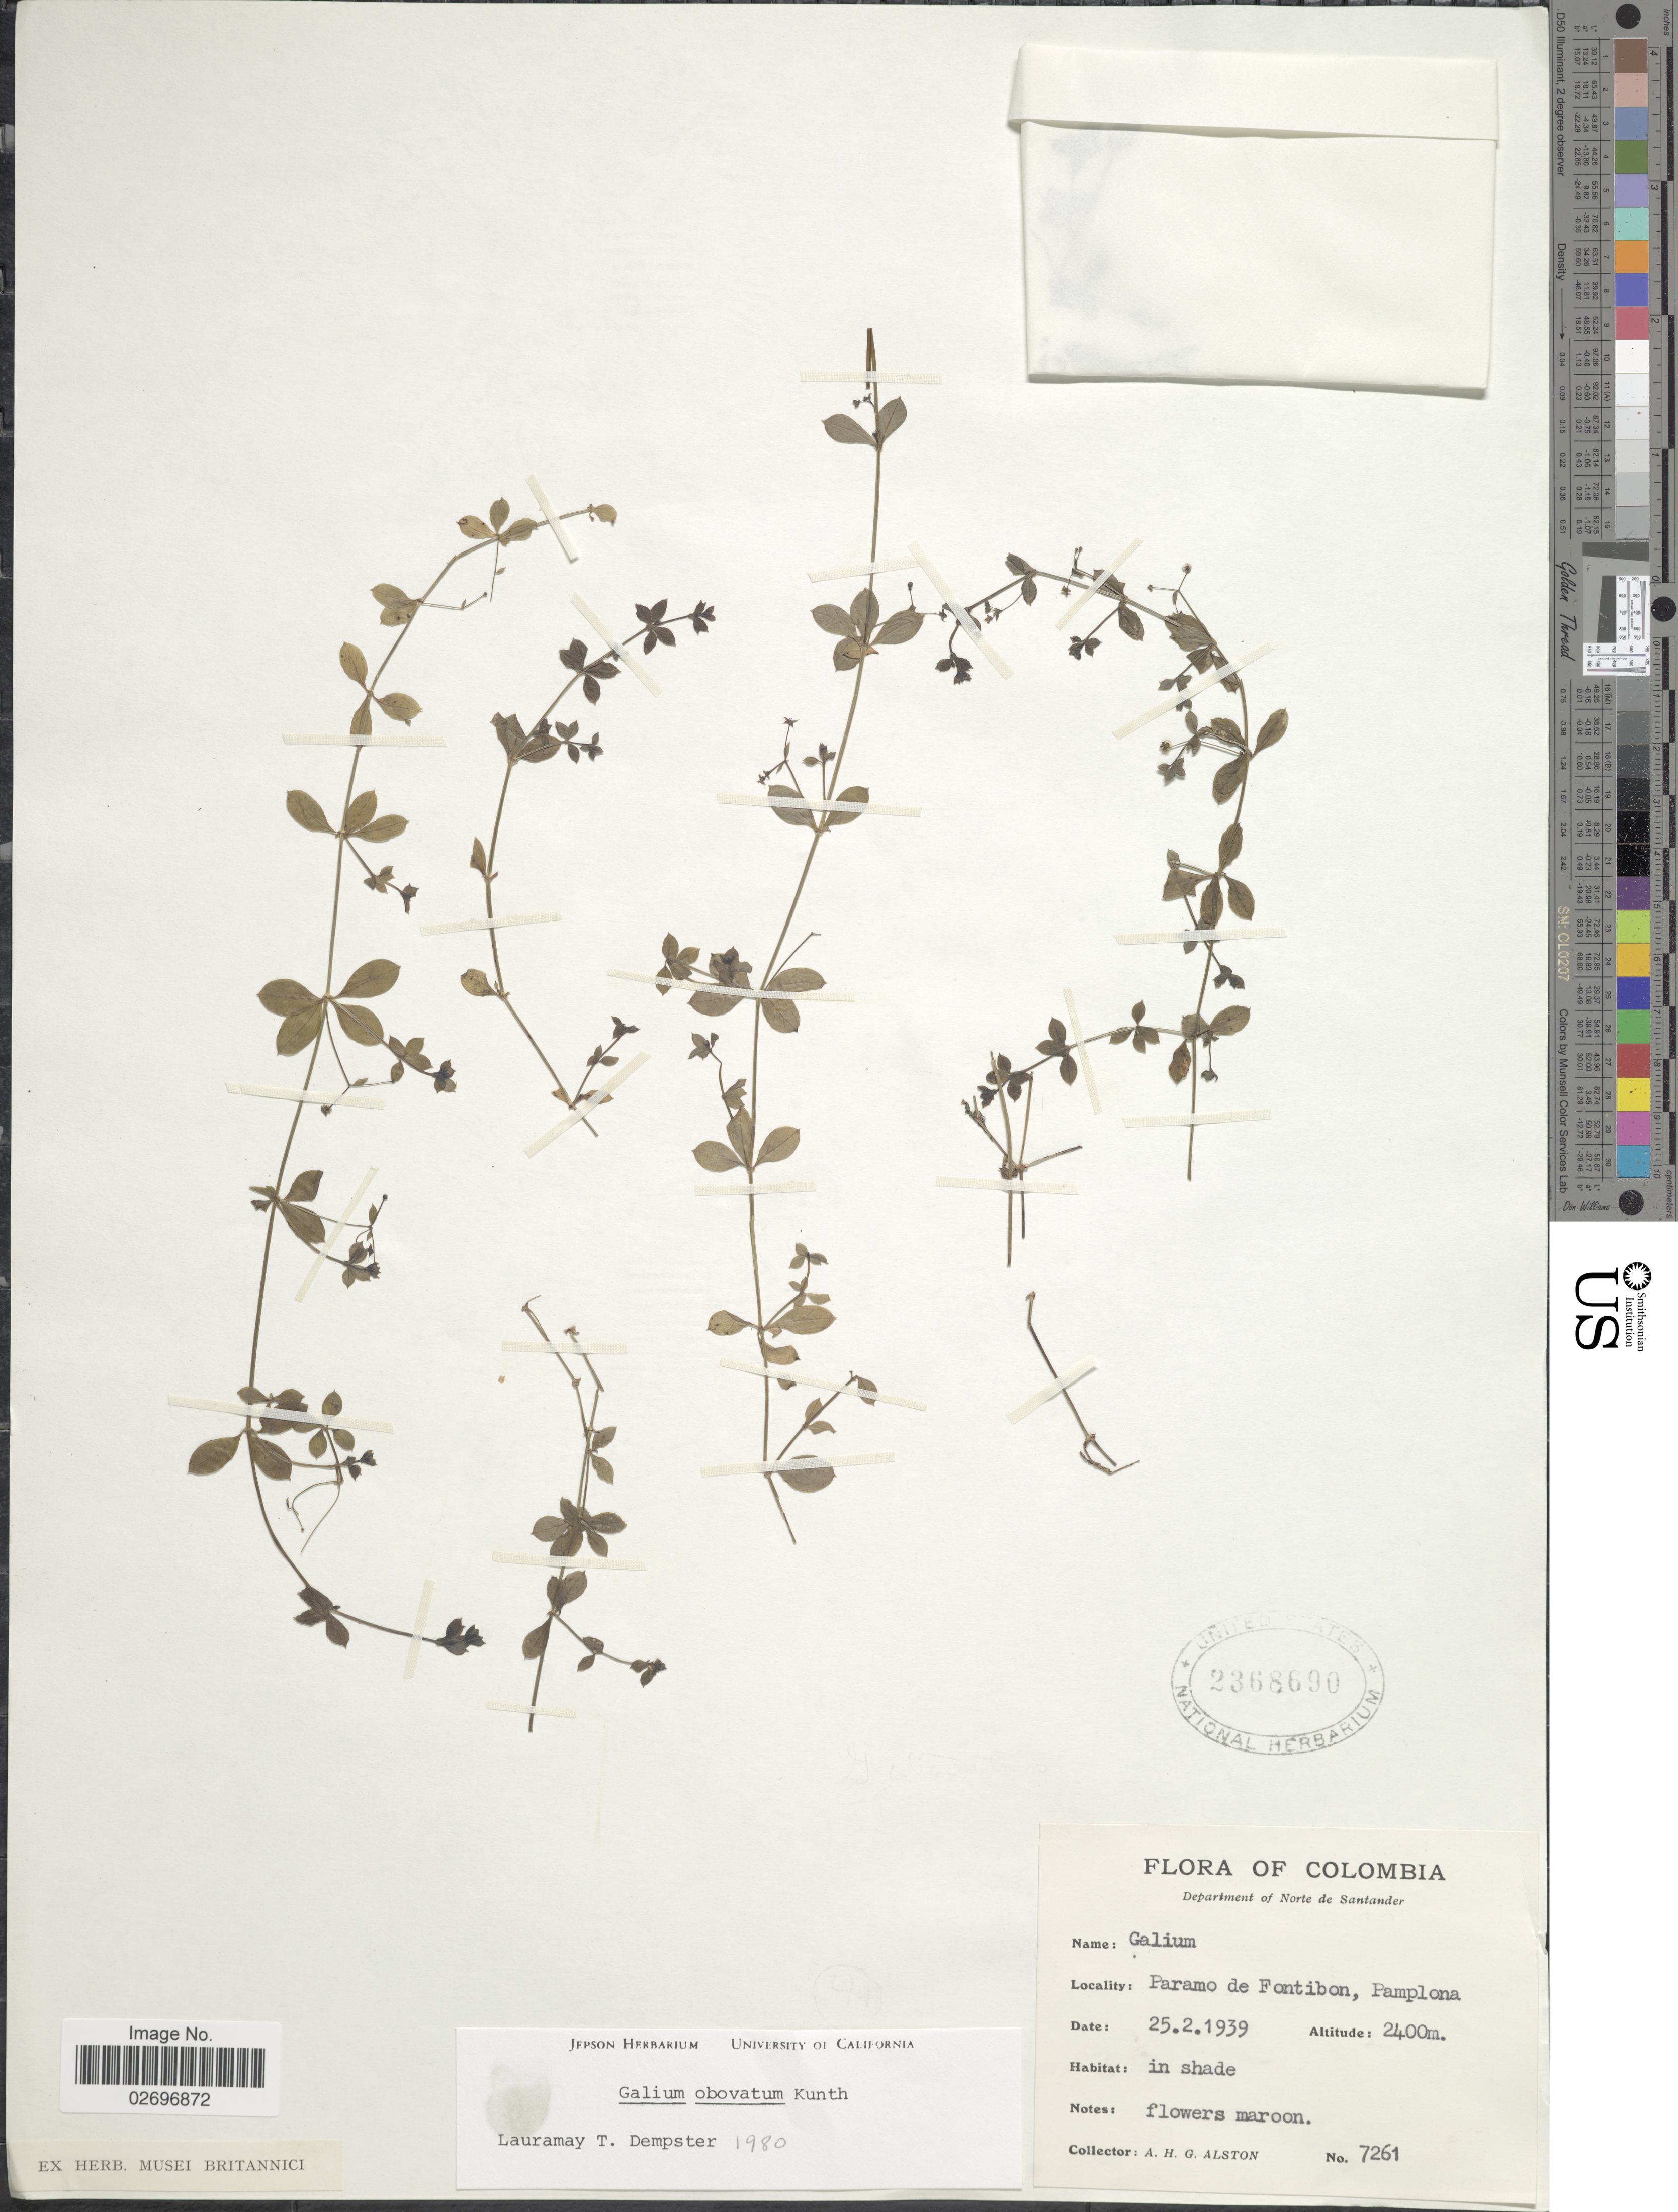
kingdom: Plantae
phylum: Tracheophyta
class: Magnoliopsida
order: Gentianales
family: Rubiaceae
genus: Galium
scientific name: Galium obovatum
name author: Kunth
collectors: A. H. Alston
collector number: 7261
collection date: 1939-02-25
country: Colombia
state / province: Norte de Santander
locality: Paramo de Fontibon, Pamplona, in shade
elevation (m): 2400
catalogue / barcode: US 2368690